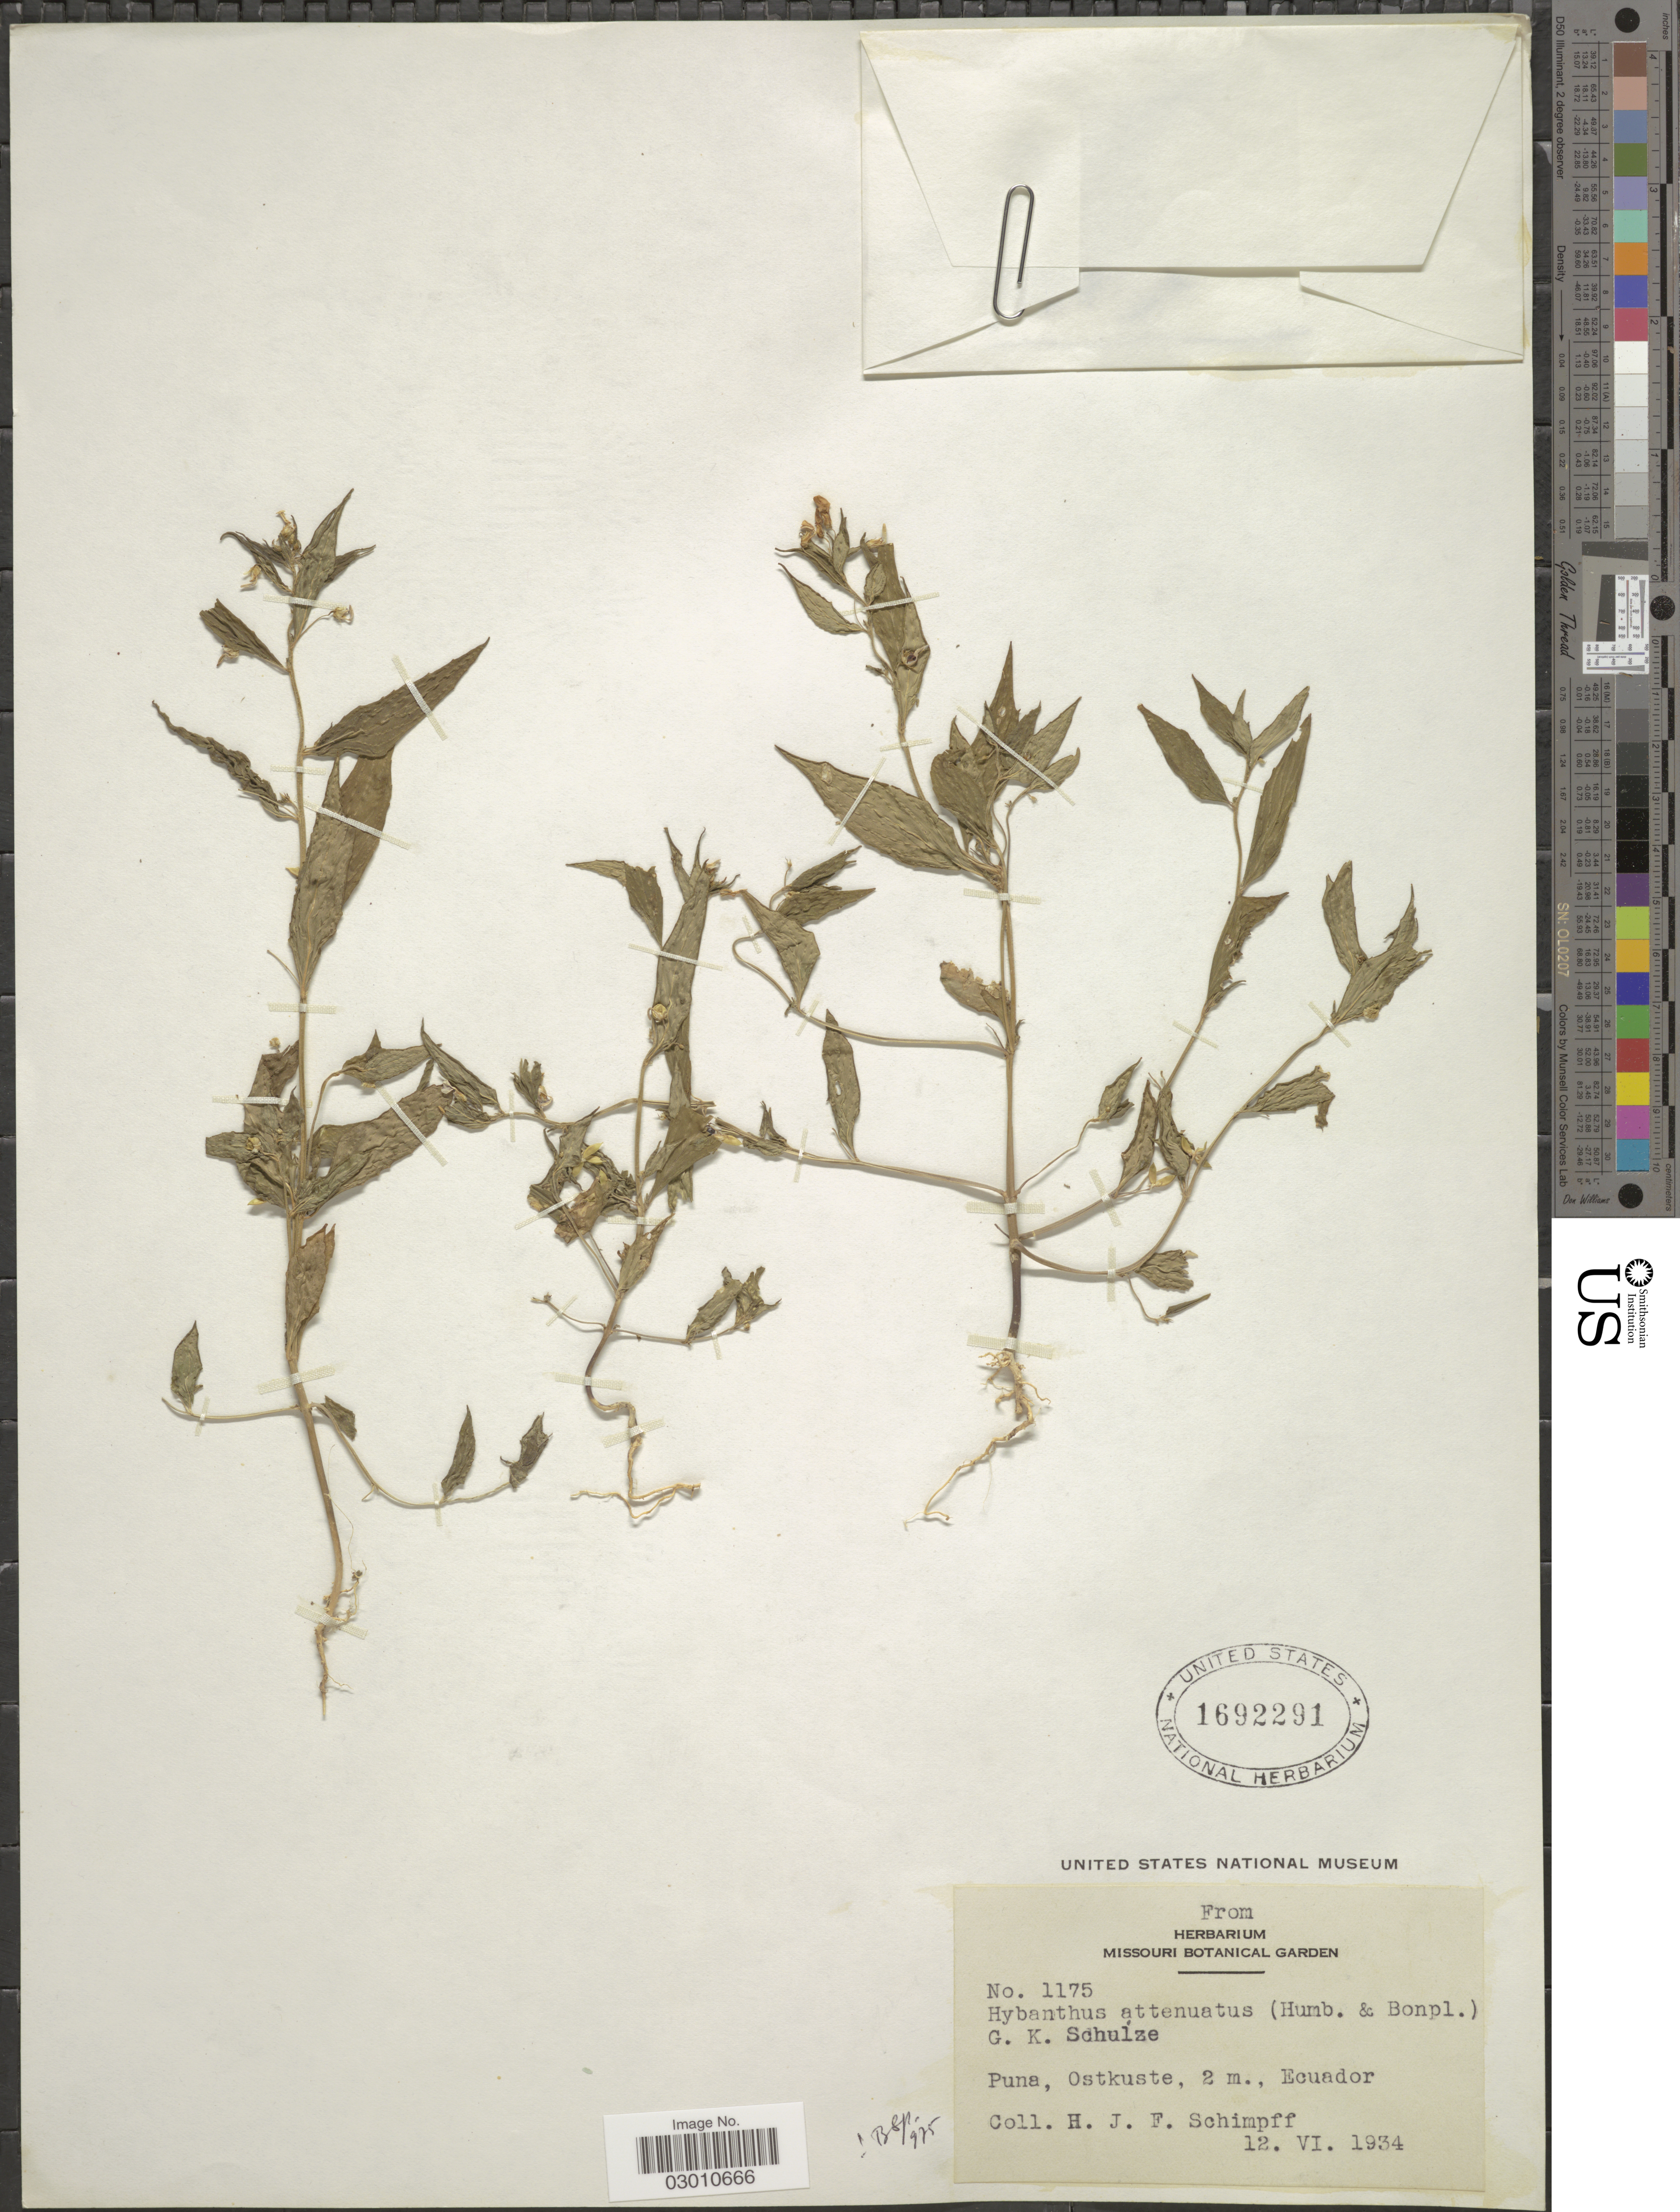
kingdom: Plantae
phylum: Tracheophyta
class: Magnoliopsida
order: Malpighiales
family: Violaceae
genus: Pombalia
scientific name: Pombalia attenuata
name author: (Humb. & Bonpl. ex Willd.) Paula-Souza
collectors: H. Schimpff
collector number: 1175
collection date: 1934-06-12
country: Ecuador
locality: Puna, Ostkuste.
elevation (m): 2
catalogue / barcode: US 1692291